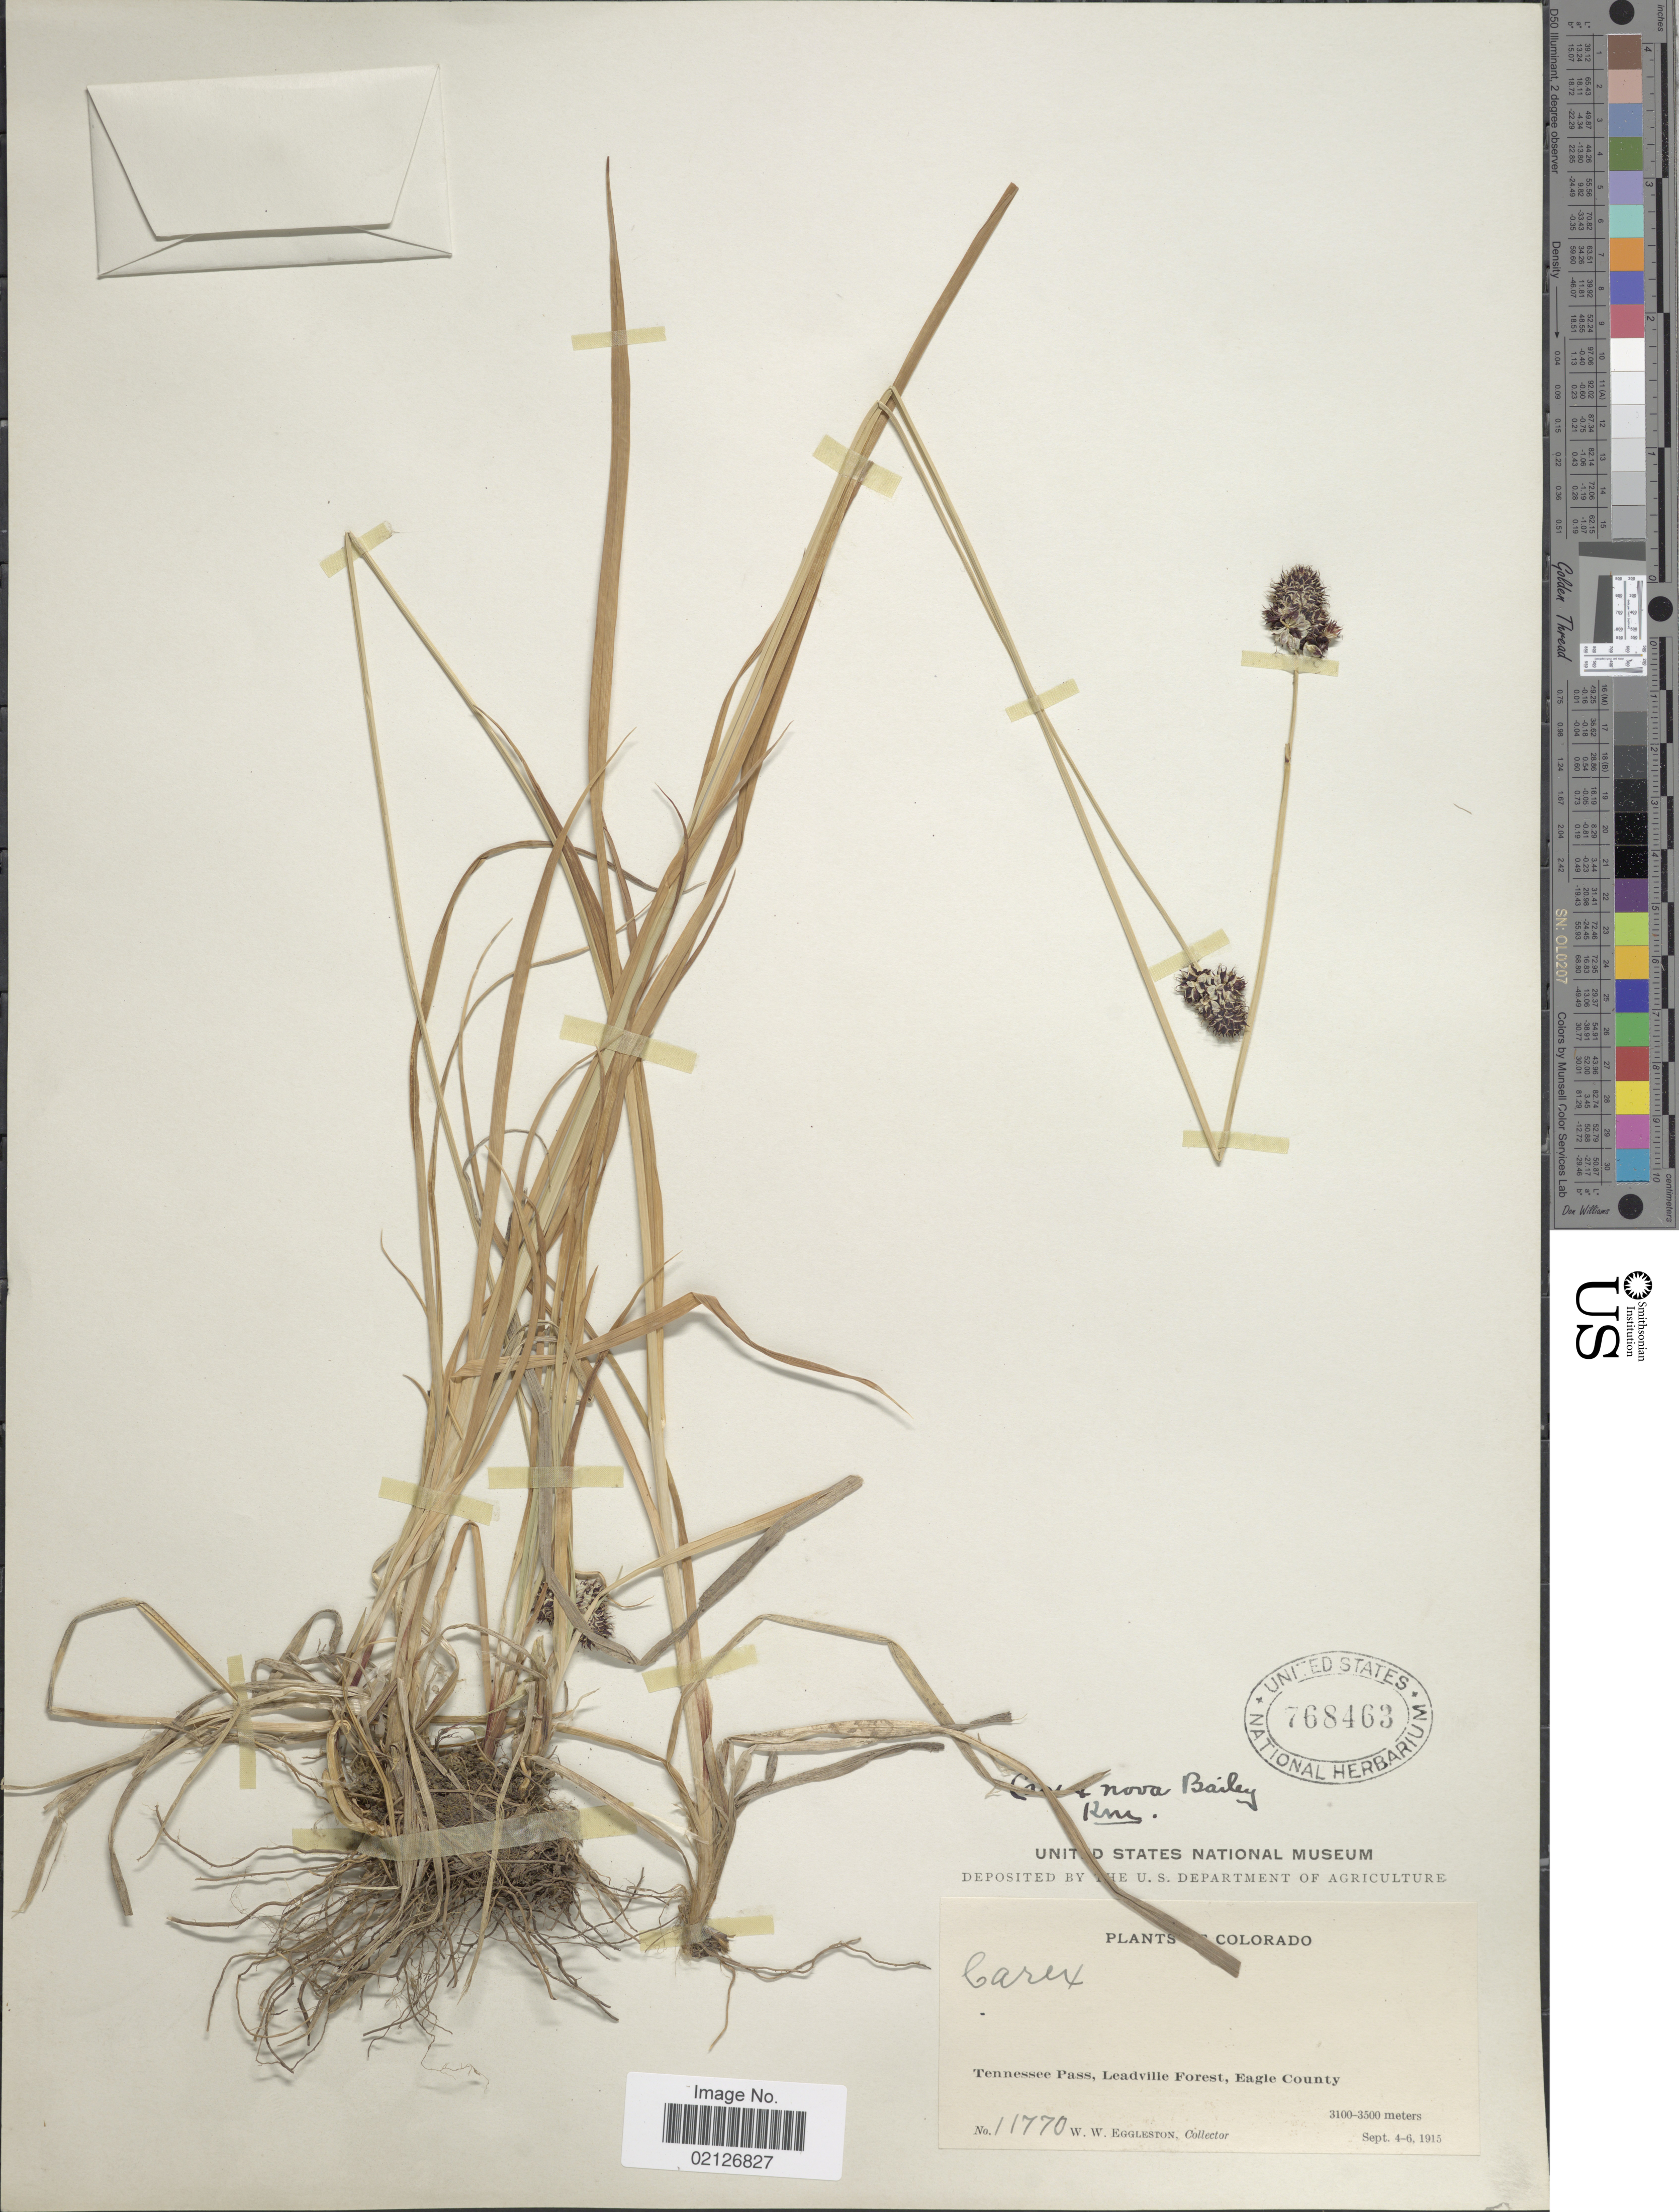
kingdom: Plantae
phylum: Tracheophyta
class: Liliopsida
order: Poales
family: Cyperaceae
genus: Carex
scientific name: Carex nova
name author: L.H. Bailey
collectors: W. W. Eggleston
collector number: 11770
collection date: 1915-09-04/1915-09-06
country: United States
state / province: Colorado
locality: Tennessee Pass, Leadville Forest, Eagle County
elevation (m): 3100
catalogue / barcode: US 768463